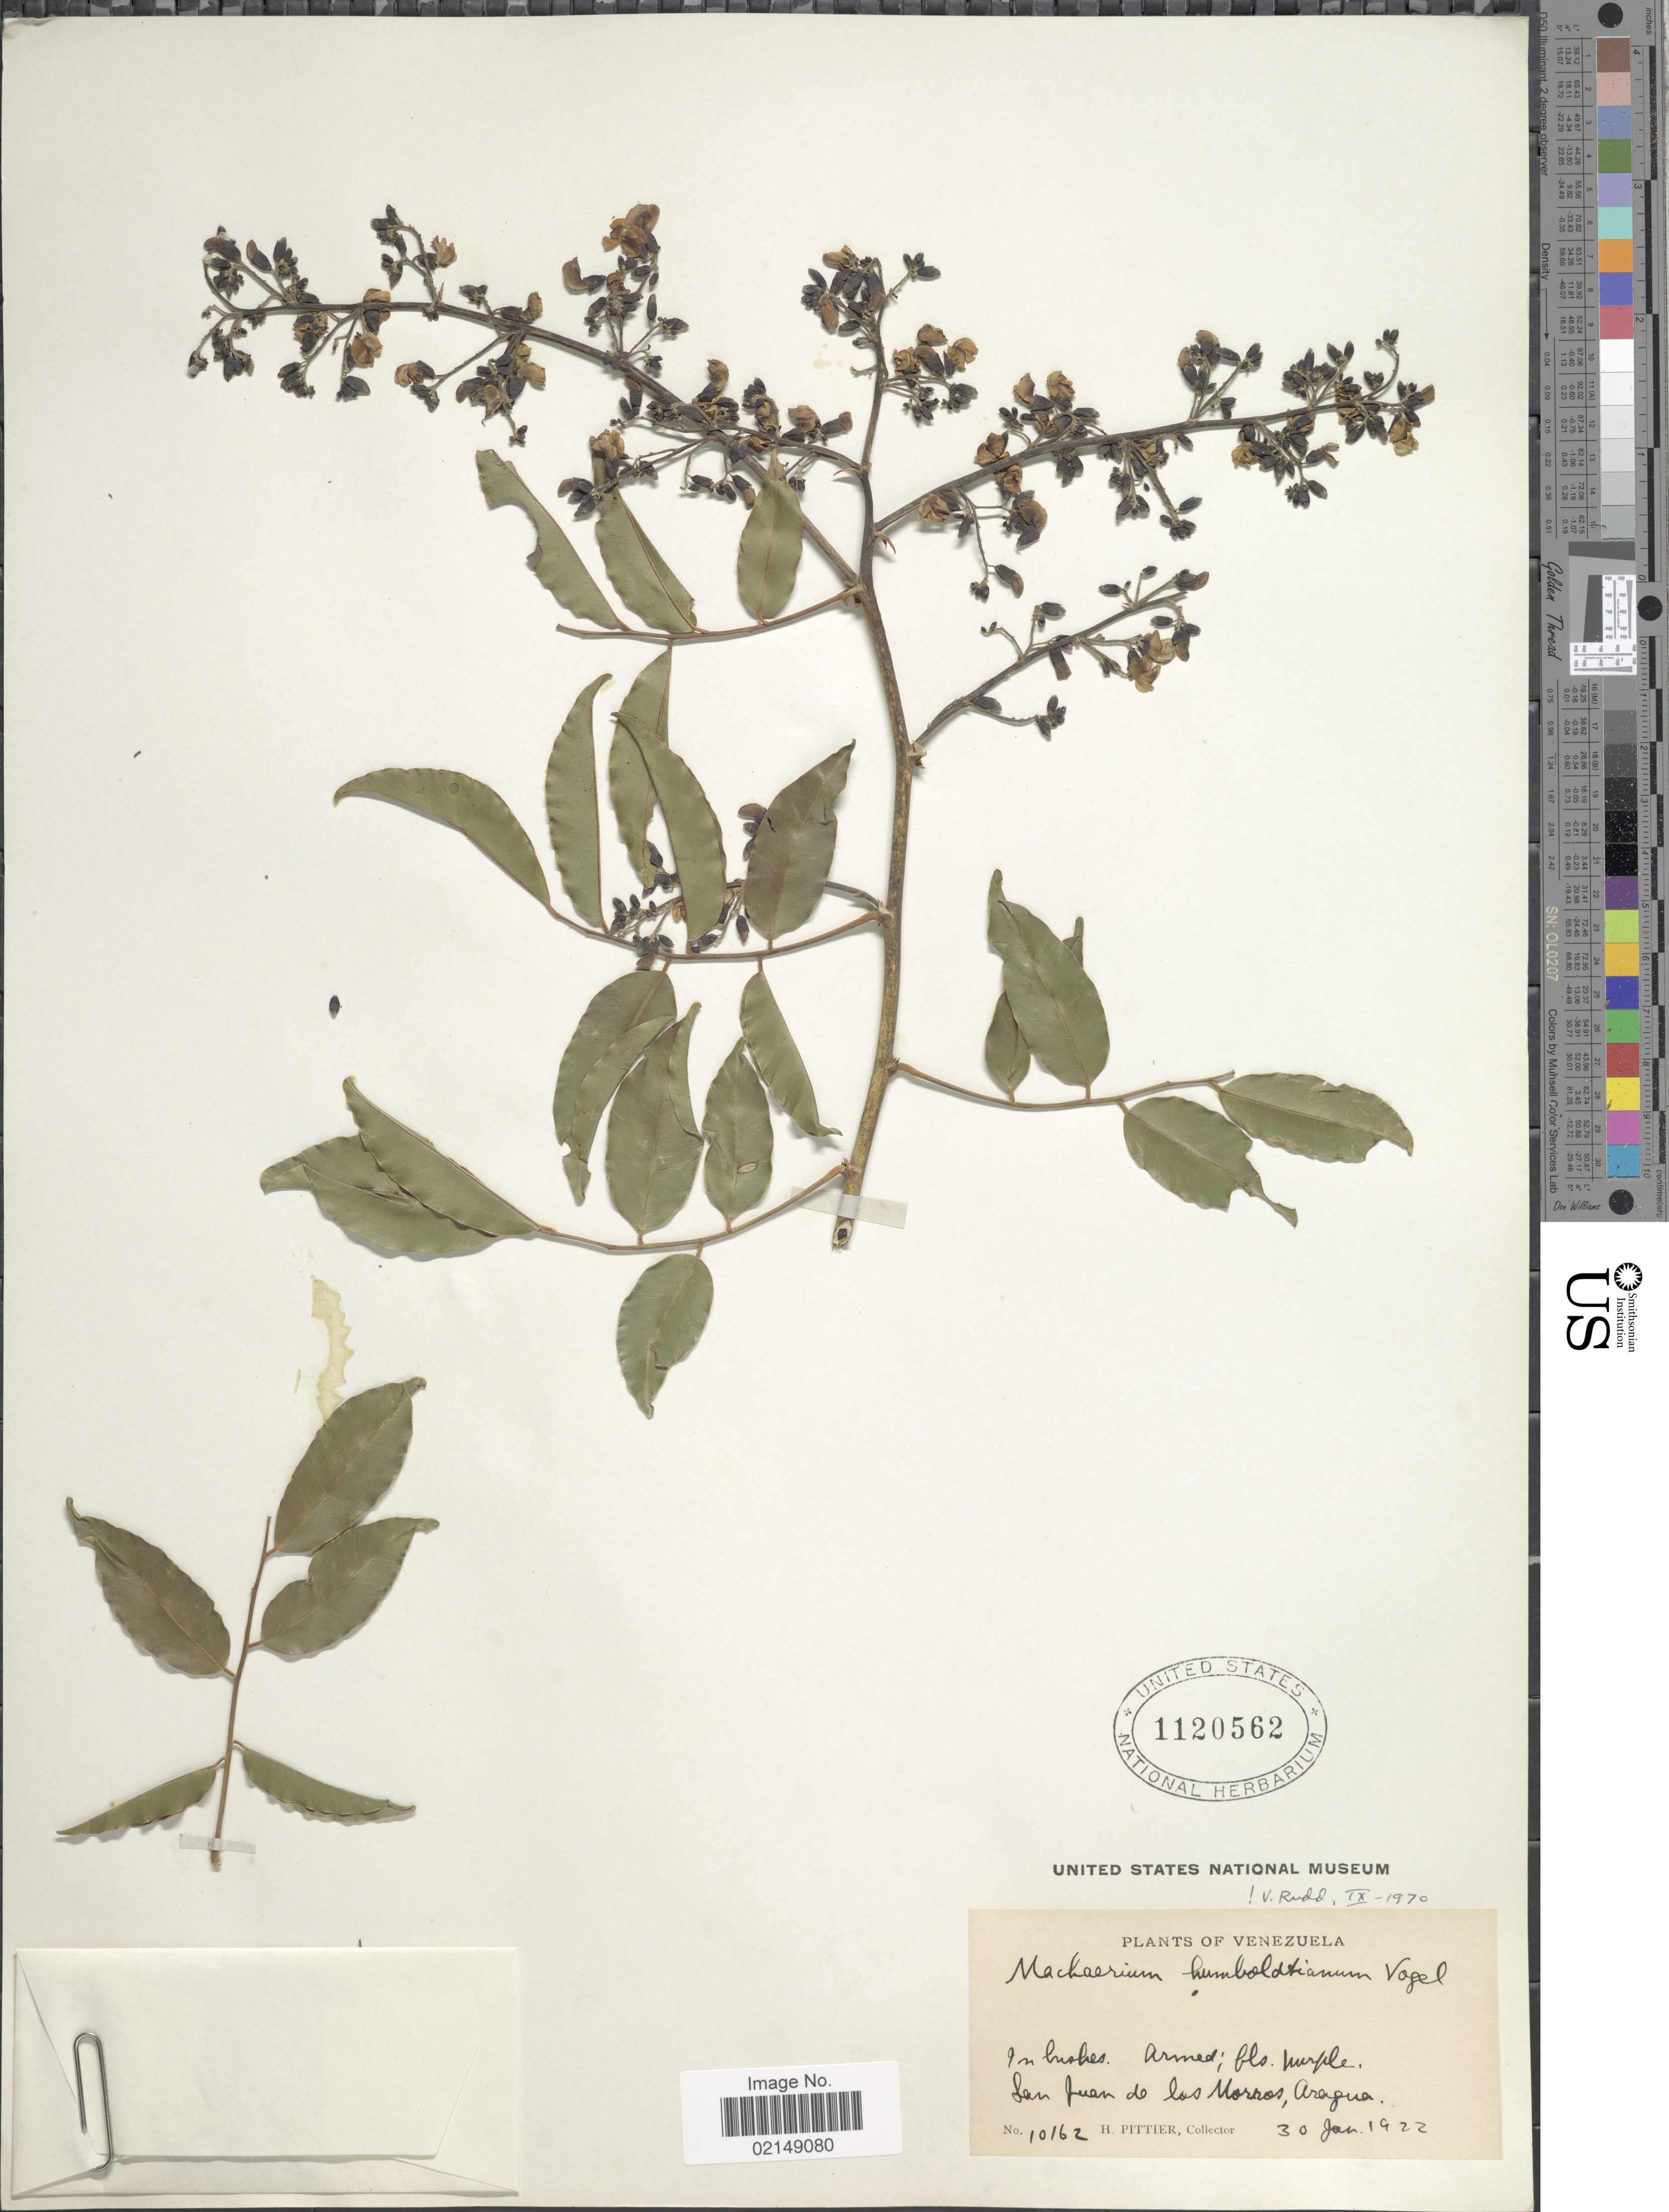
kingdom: Plantae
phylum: Tracheophyta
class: Magnoliopsida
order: Fabales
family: Fabaceae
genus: Machaerium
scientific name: Machaerium humboldtianum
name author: Vogel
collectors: H. F. Pittier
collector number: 10162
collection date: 1922-01-30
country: Venezuela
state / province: Aragua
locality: San Juan de los Morros.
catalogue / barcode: US 1120562